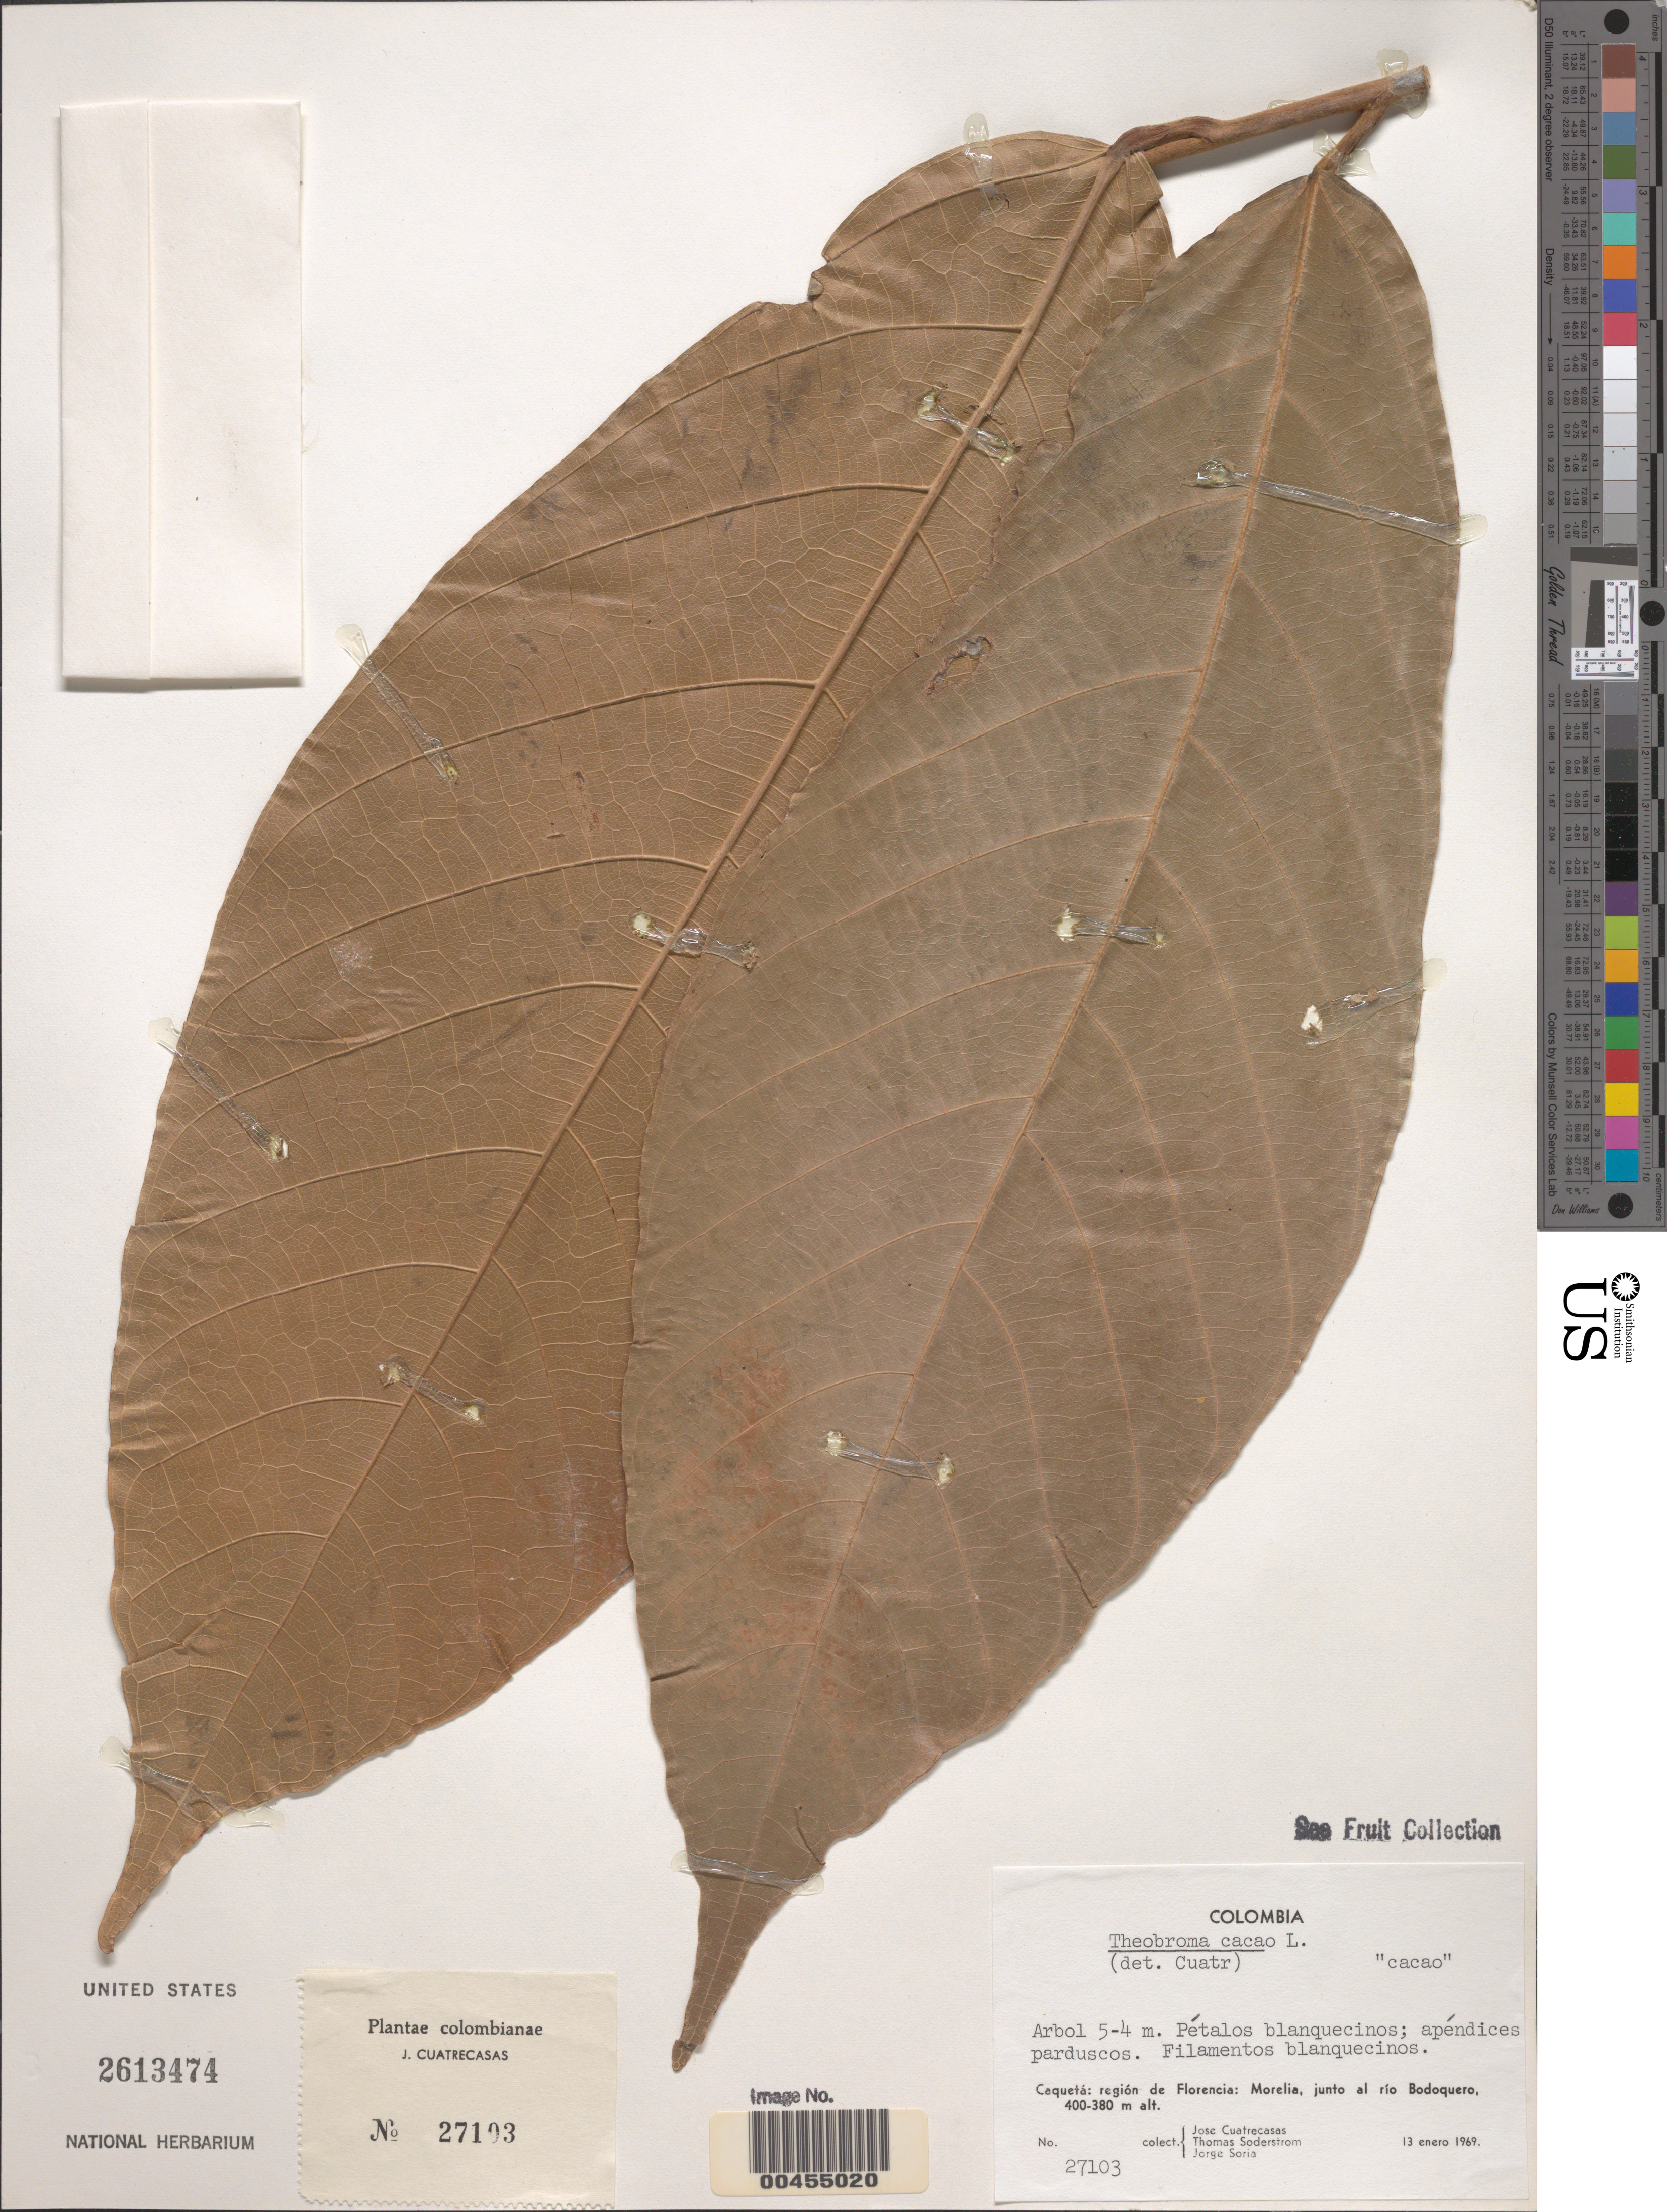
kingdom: Plantae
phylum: Tracheophyta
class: Magnoliopsida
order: Malvales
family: Malvaceae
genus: Theobroma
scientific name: Theobroma cacao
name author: L.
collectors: J. Cuatrecasas, T. R. Soderstrom & J. Soria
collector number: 27103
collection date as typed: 13 Jan 1969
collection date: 1969-01-13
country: Colombia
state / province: Caquetá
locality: Región de Florencia, Morelia, Junto al Río Bodoquero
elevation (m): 380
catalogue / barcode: US 2613474